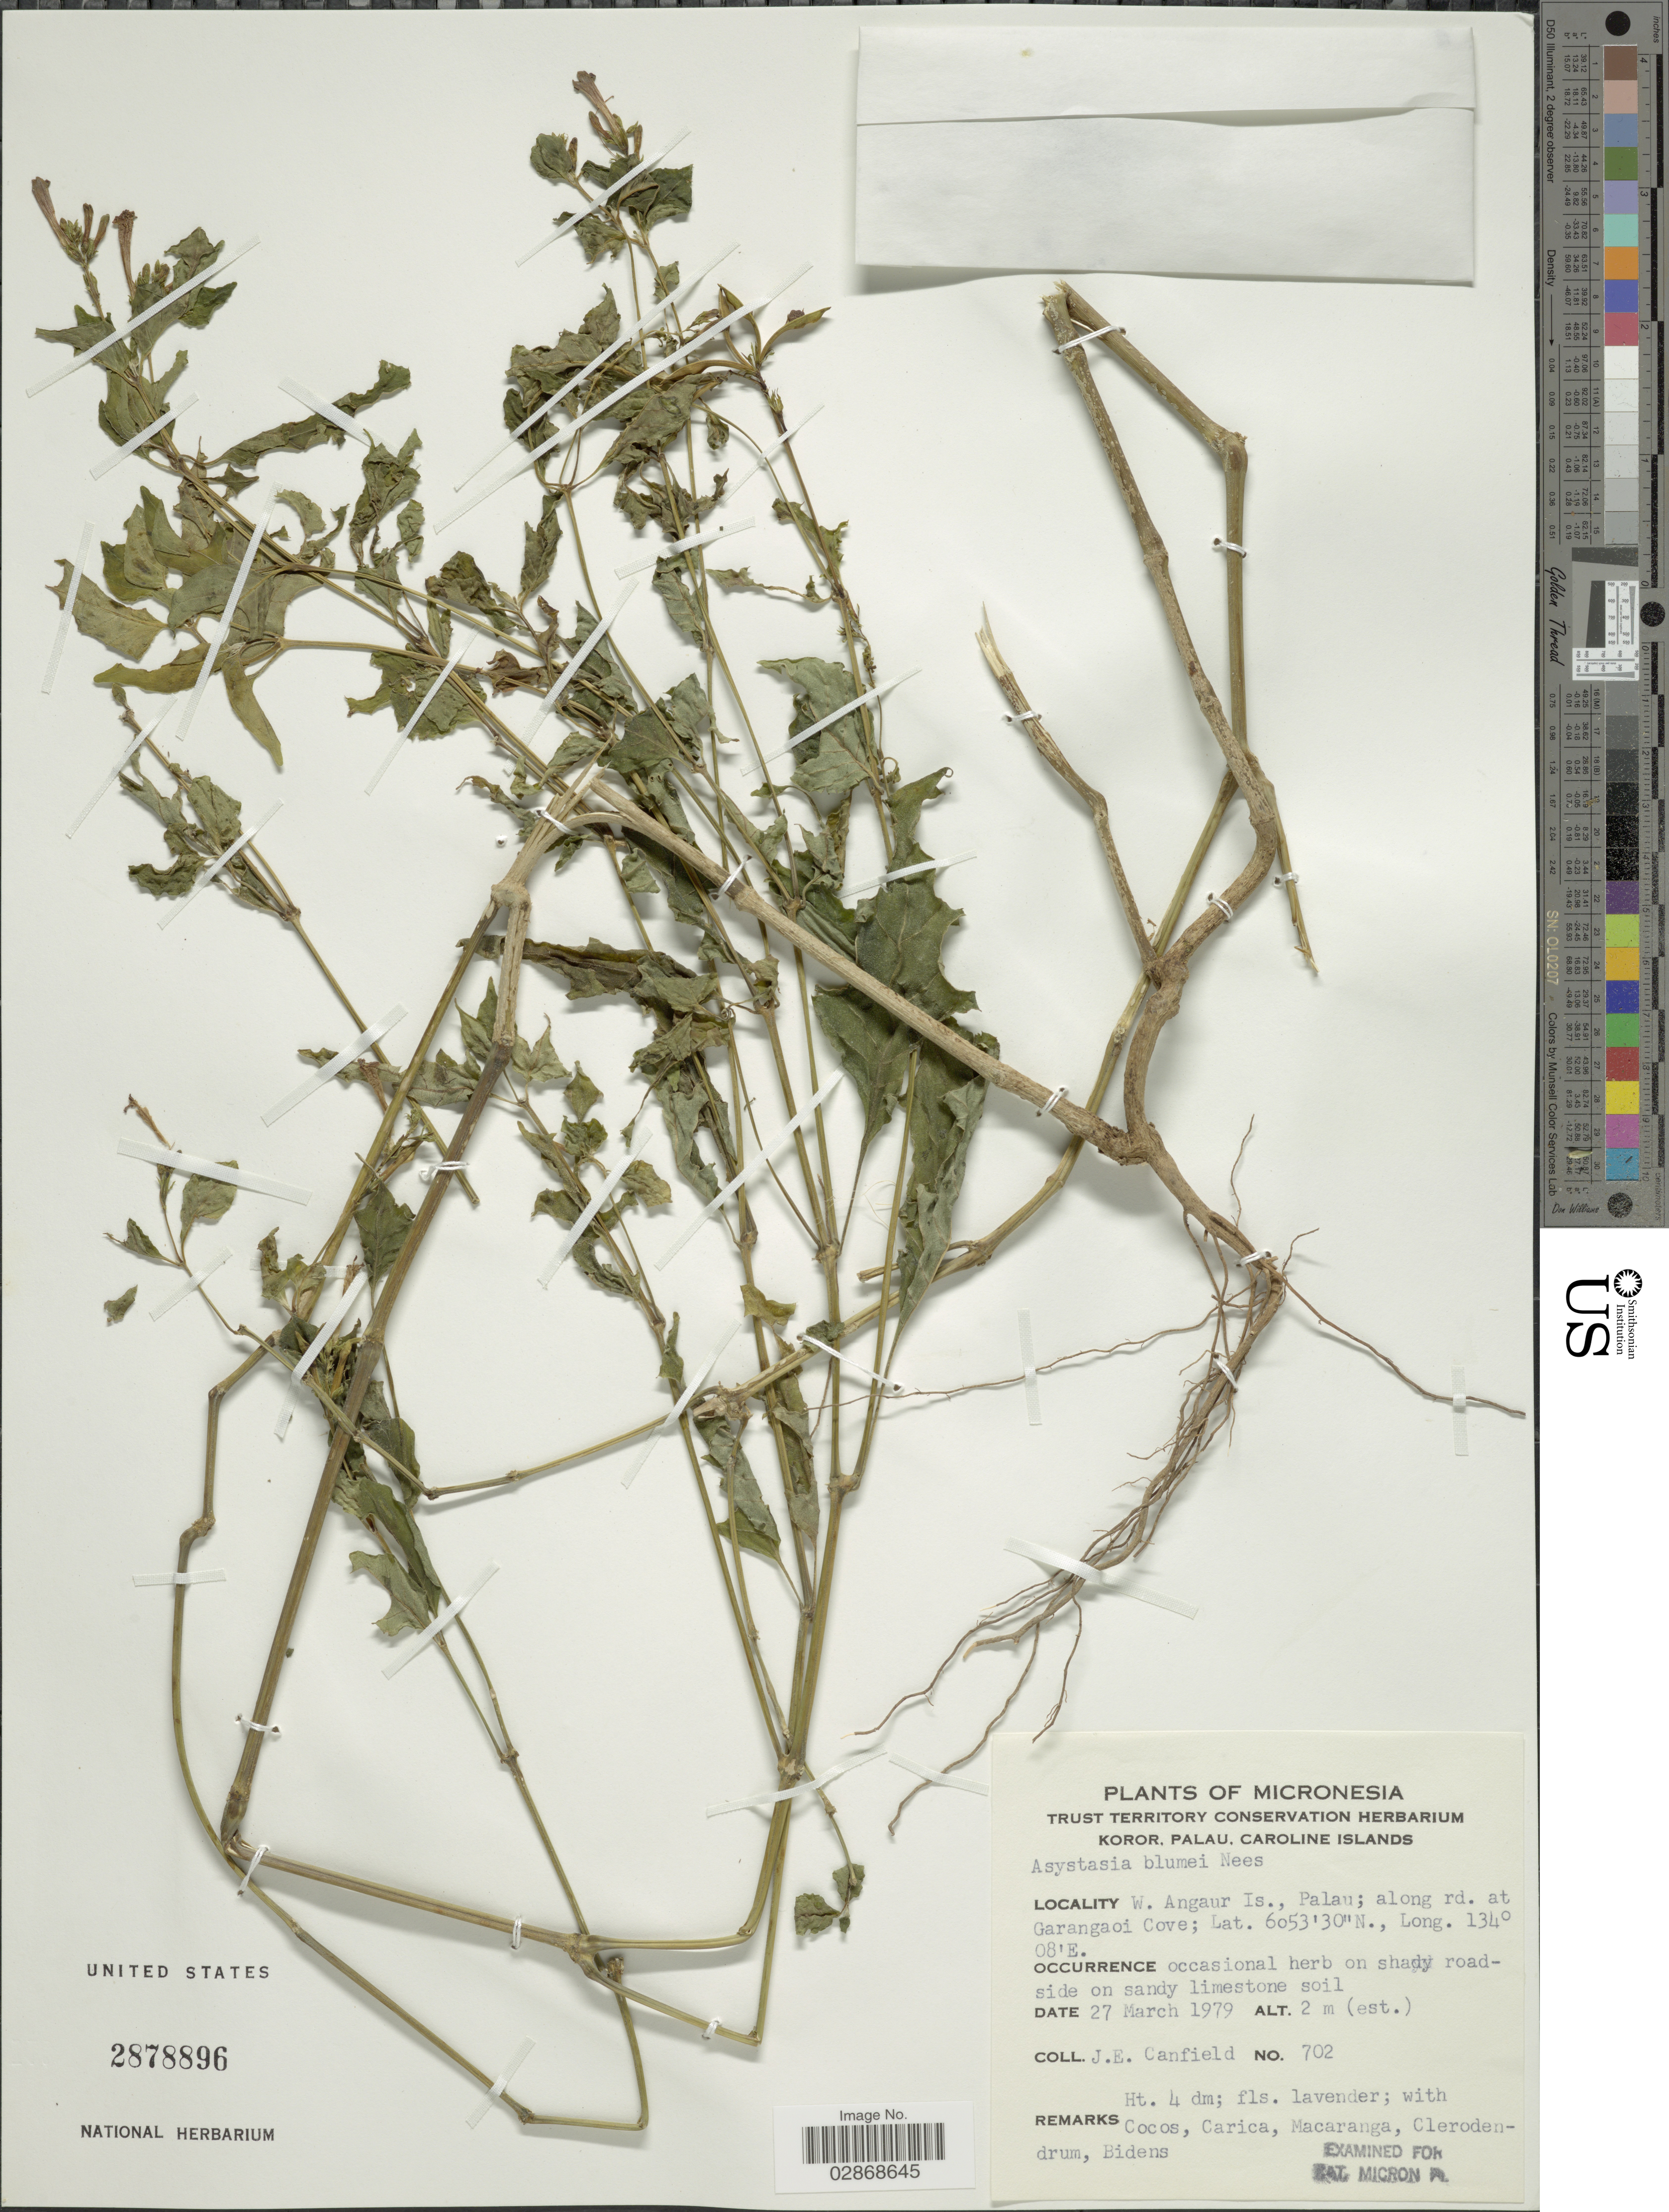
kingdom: Plantae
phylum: Tracheophyta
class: Magnoliopsida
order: Lamiales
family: Acanthaceae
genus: Asystasia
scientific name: Asystasia blumei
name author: Nees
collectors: J. E. Canfield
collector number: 702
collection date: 1979-03-27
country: Palau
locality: Micronesia. W. Angaur Is., Palau; along rd. at Garangaoi Cove.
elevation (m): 2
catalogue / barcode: US 2878896